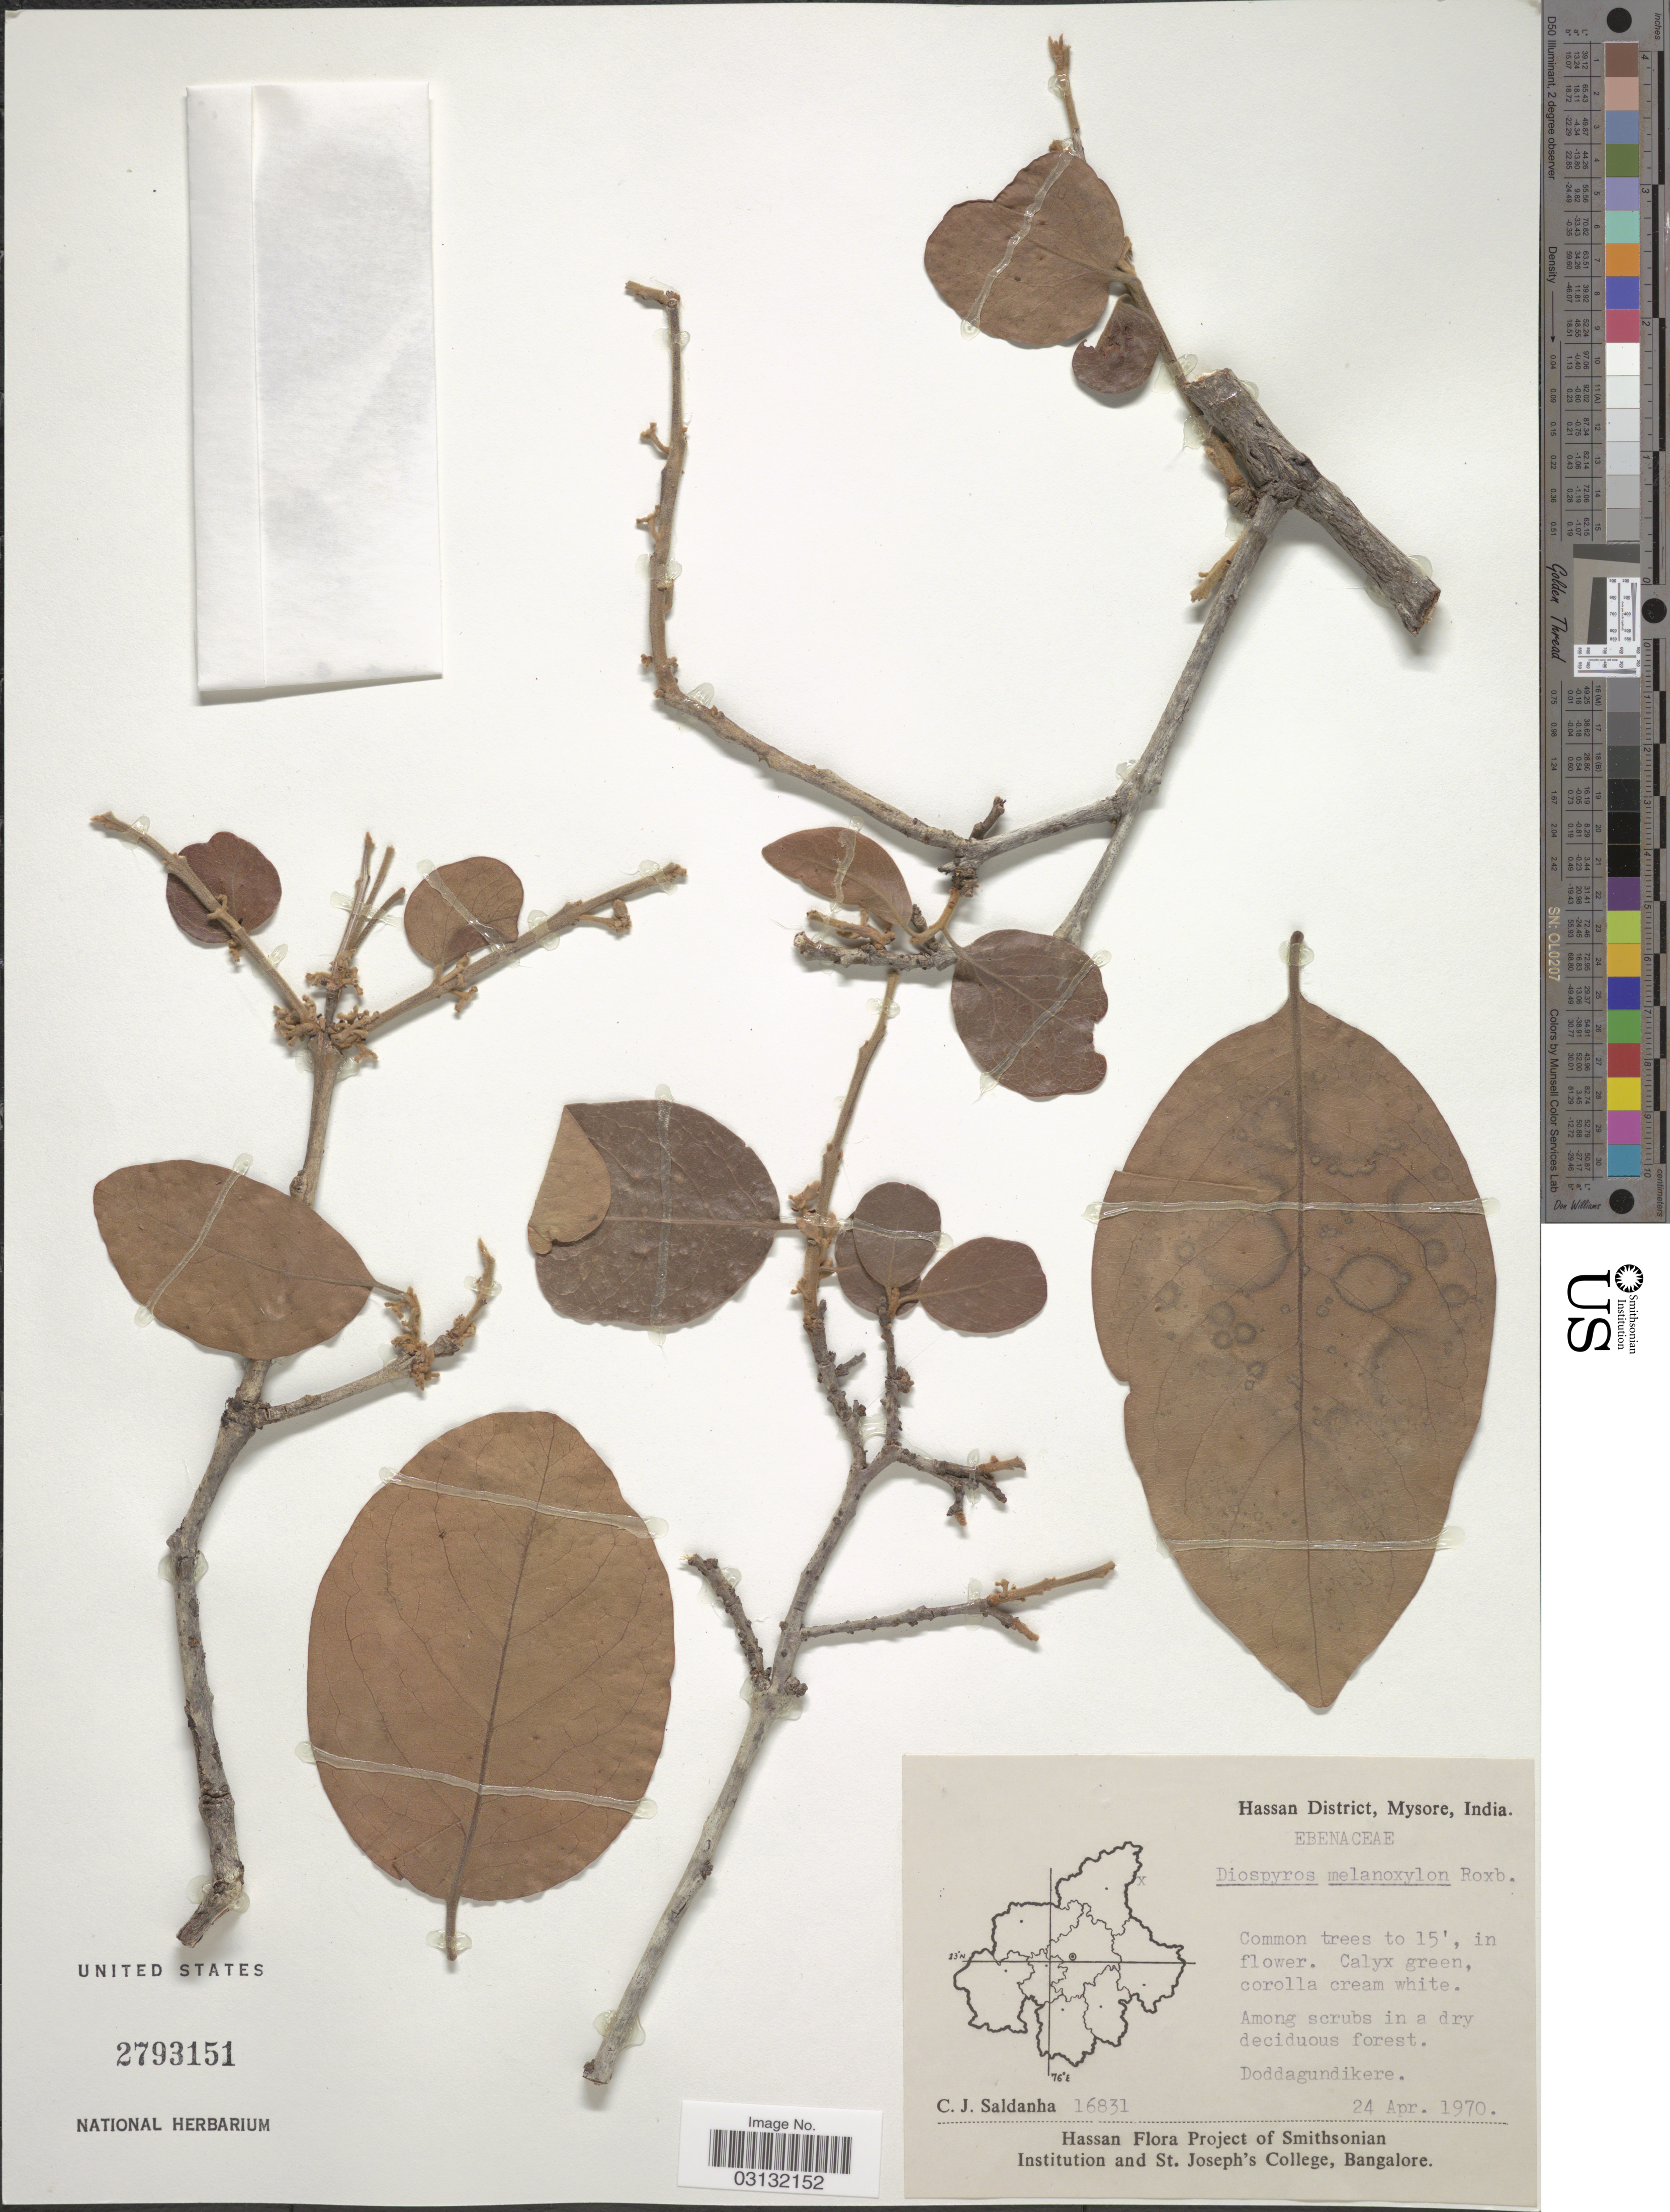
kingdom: Plantae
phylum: Tracheophyta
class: Magnoliopsida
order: Ericales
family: Ebenaceae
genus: Diospyros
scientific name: Diospyros melanoxylon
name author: Roxb.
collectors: C. J. Saldanha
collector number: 16831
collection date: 1970-04-24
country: India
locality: Hassan District, Mysore, India, Doddagundikere.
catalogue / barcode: US 2793151